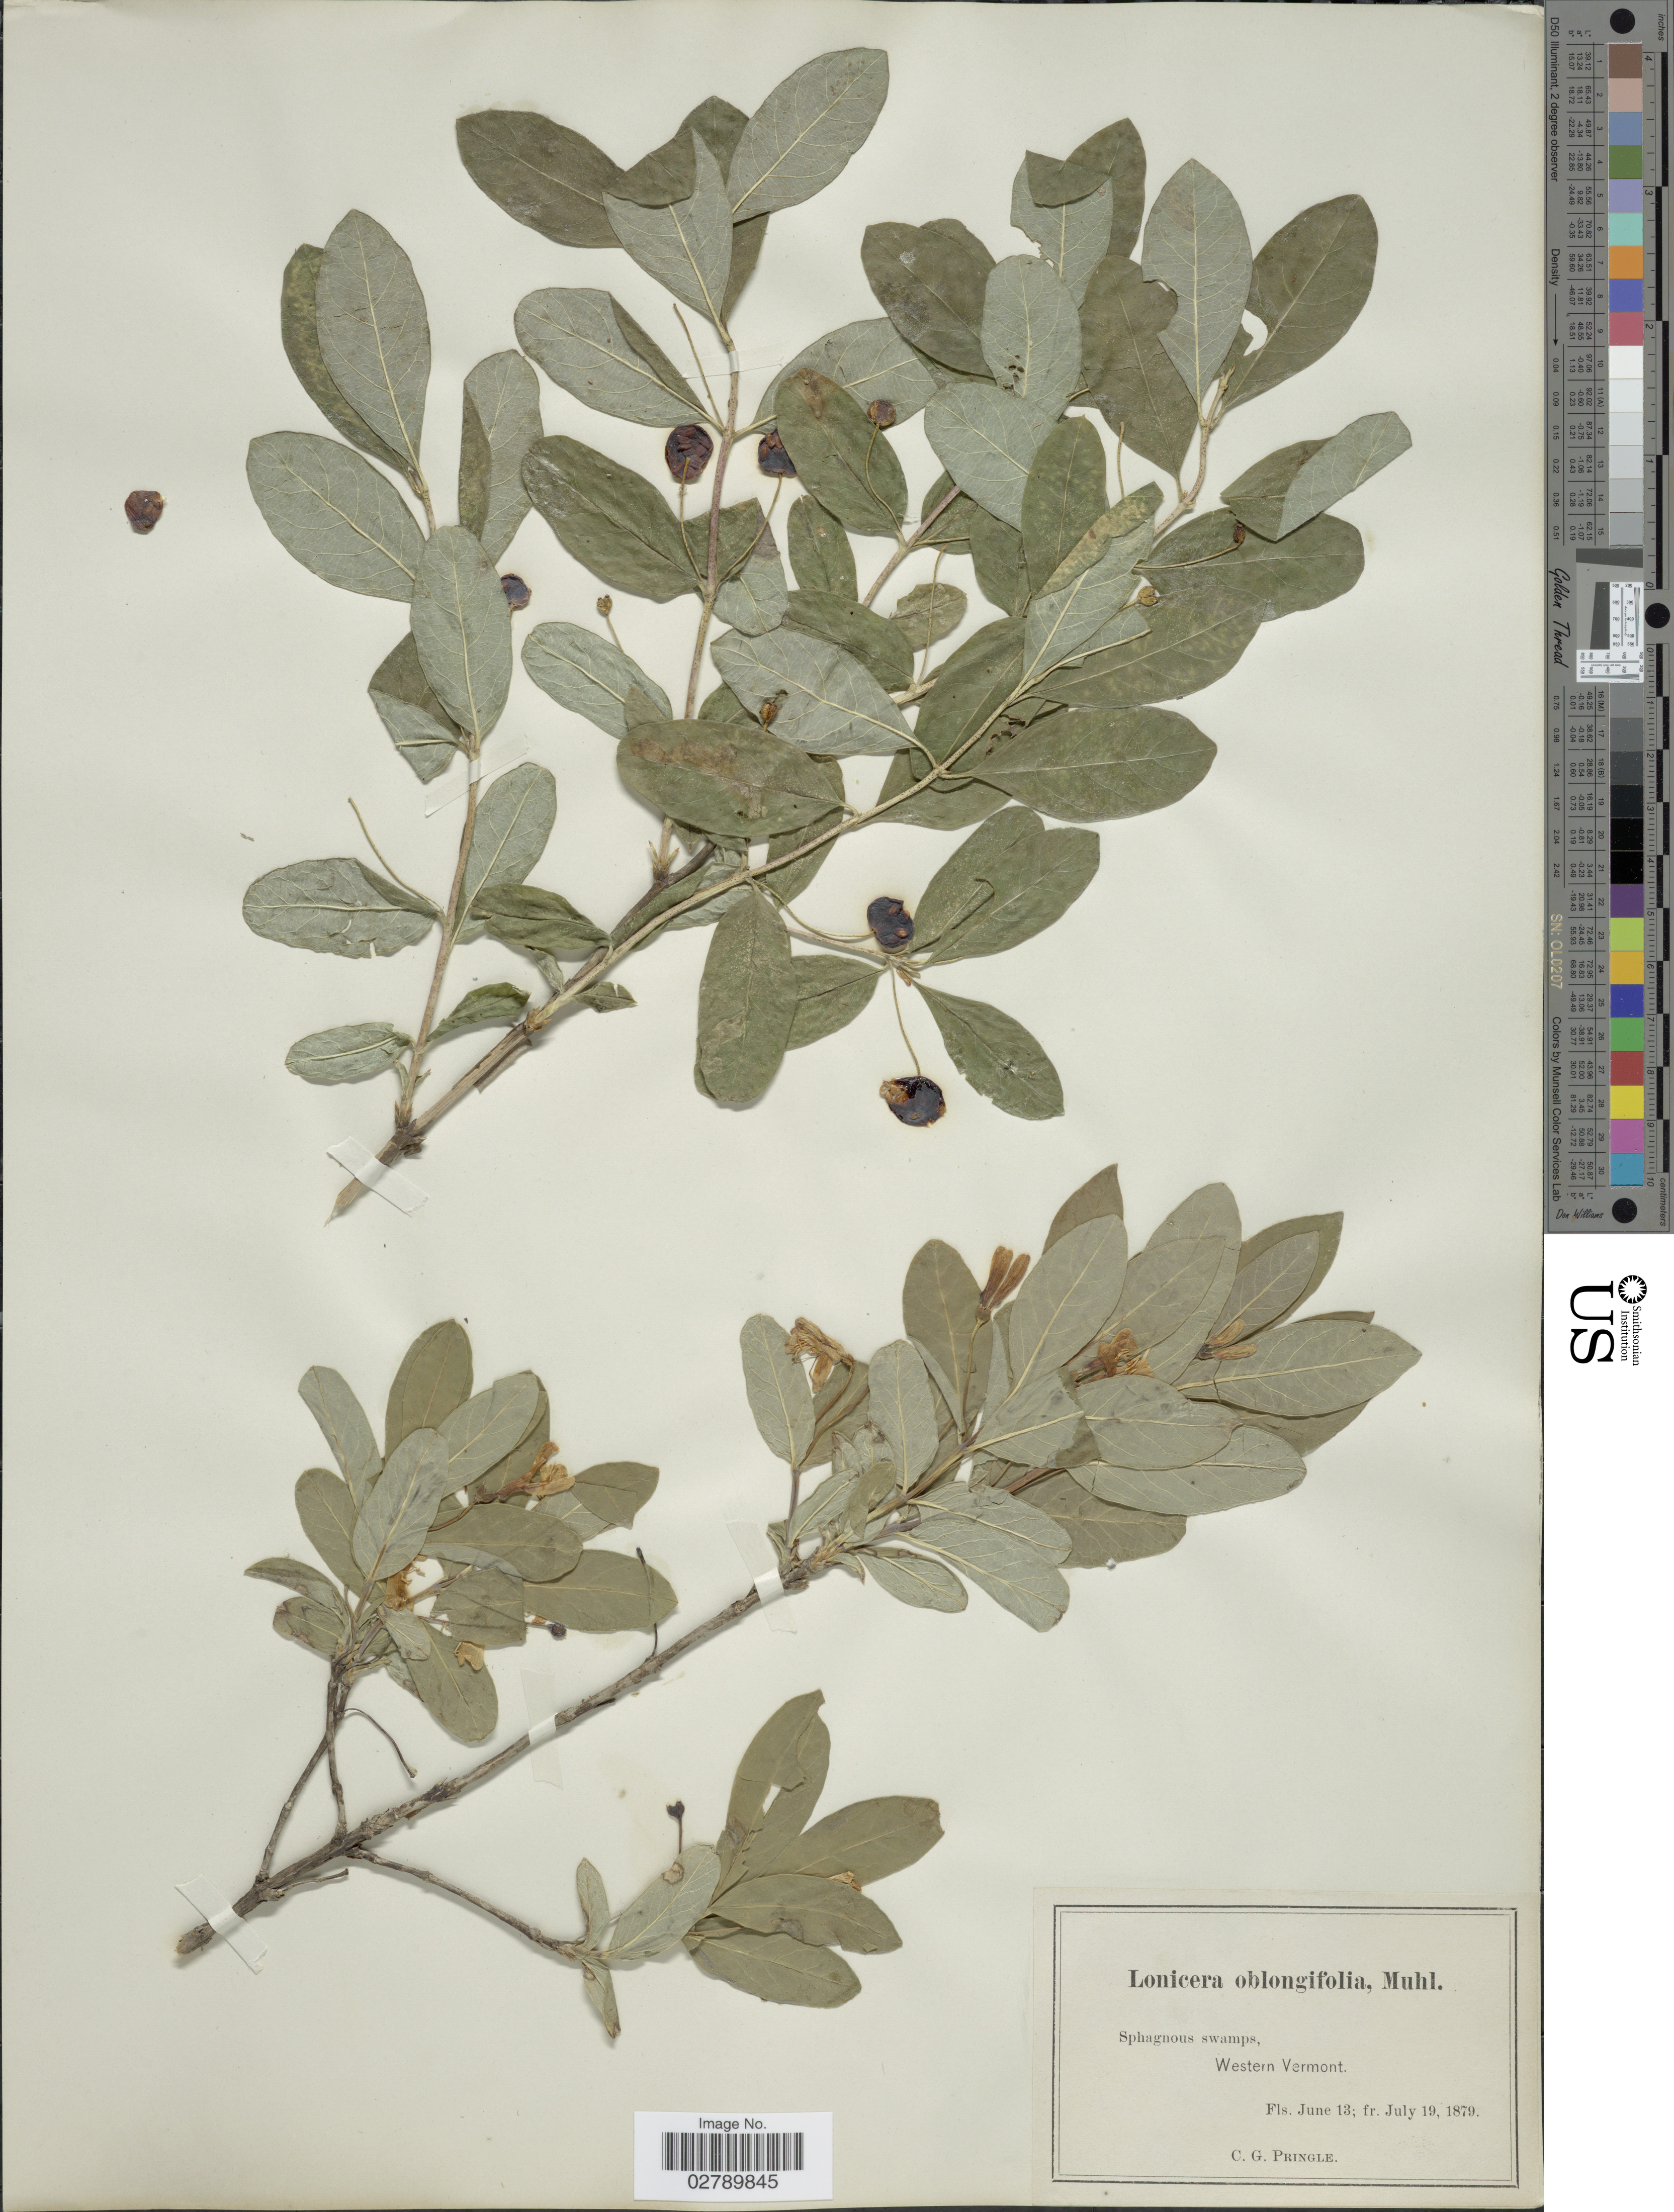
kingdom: Plantae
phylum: Tracheophyta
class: Magnoliopsida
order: Dipsacales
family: Caprifoliaceae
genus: Lonicera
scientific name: Lonicera oblongifolia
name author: Hook.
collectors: C. G. Pringle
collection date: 1879-06-13/1879-07-19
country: United States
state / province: Vermont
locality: Western Vermont.